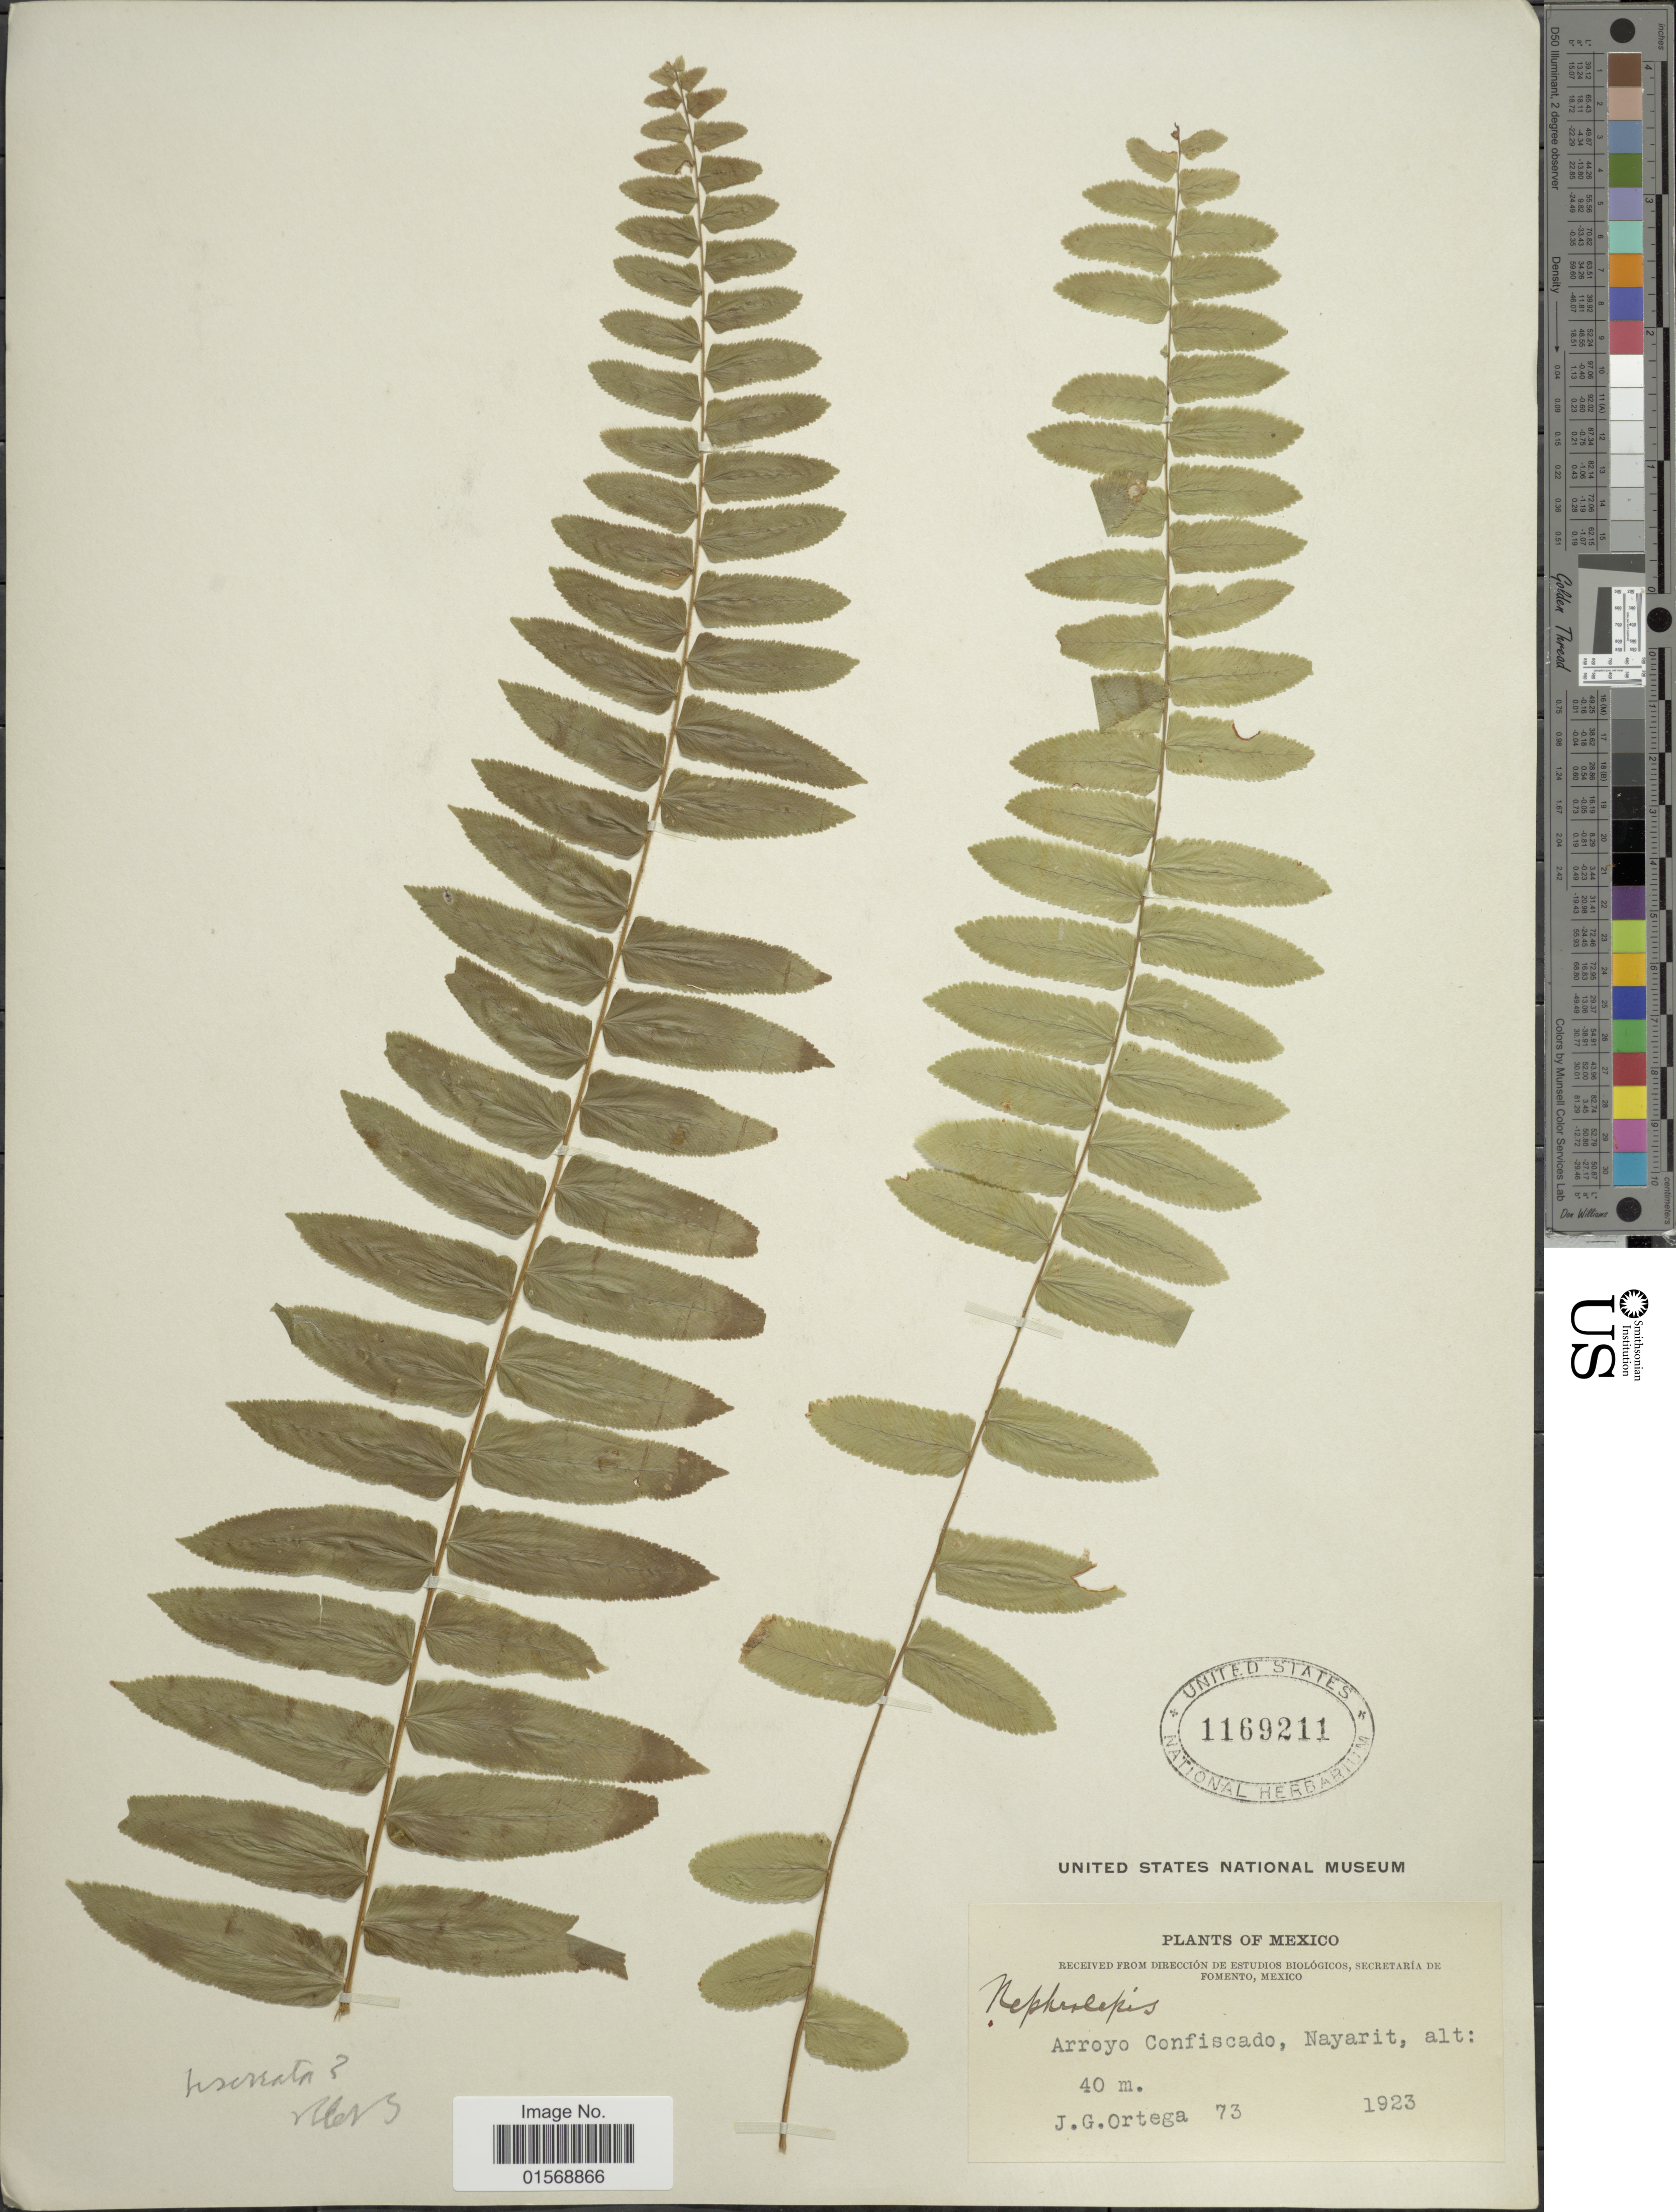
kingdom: Plantae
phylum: Tracheophyta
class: Polypodiopsida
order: Polypodiales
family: Nephrolepidaceae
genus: Nephrolepis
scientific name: Nephrolepis biserrata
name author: (Sw.) Schott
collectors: J. Ortega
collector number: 73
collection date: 1923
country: Mexico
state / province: Nayarit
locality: Arroya Confiscado, Nayarit.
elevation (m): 40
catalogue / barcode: US 1169211